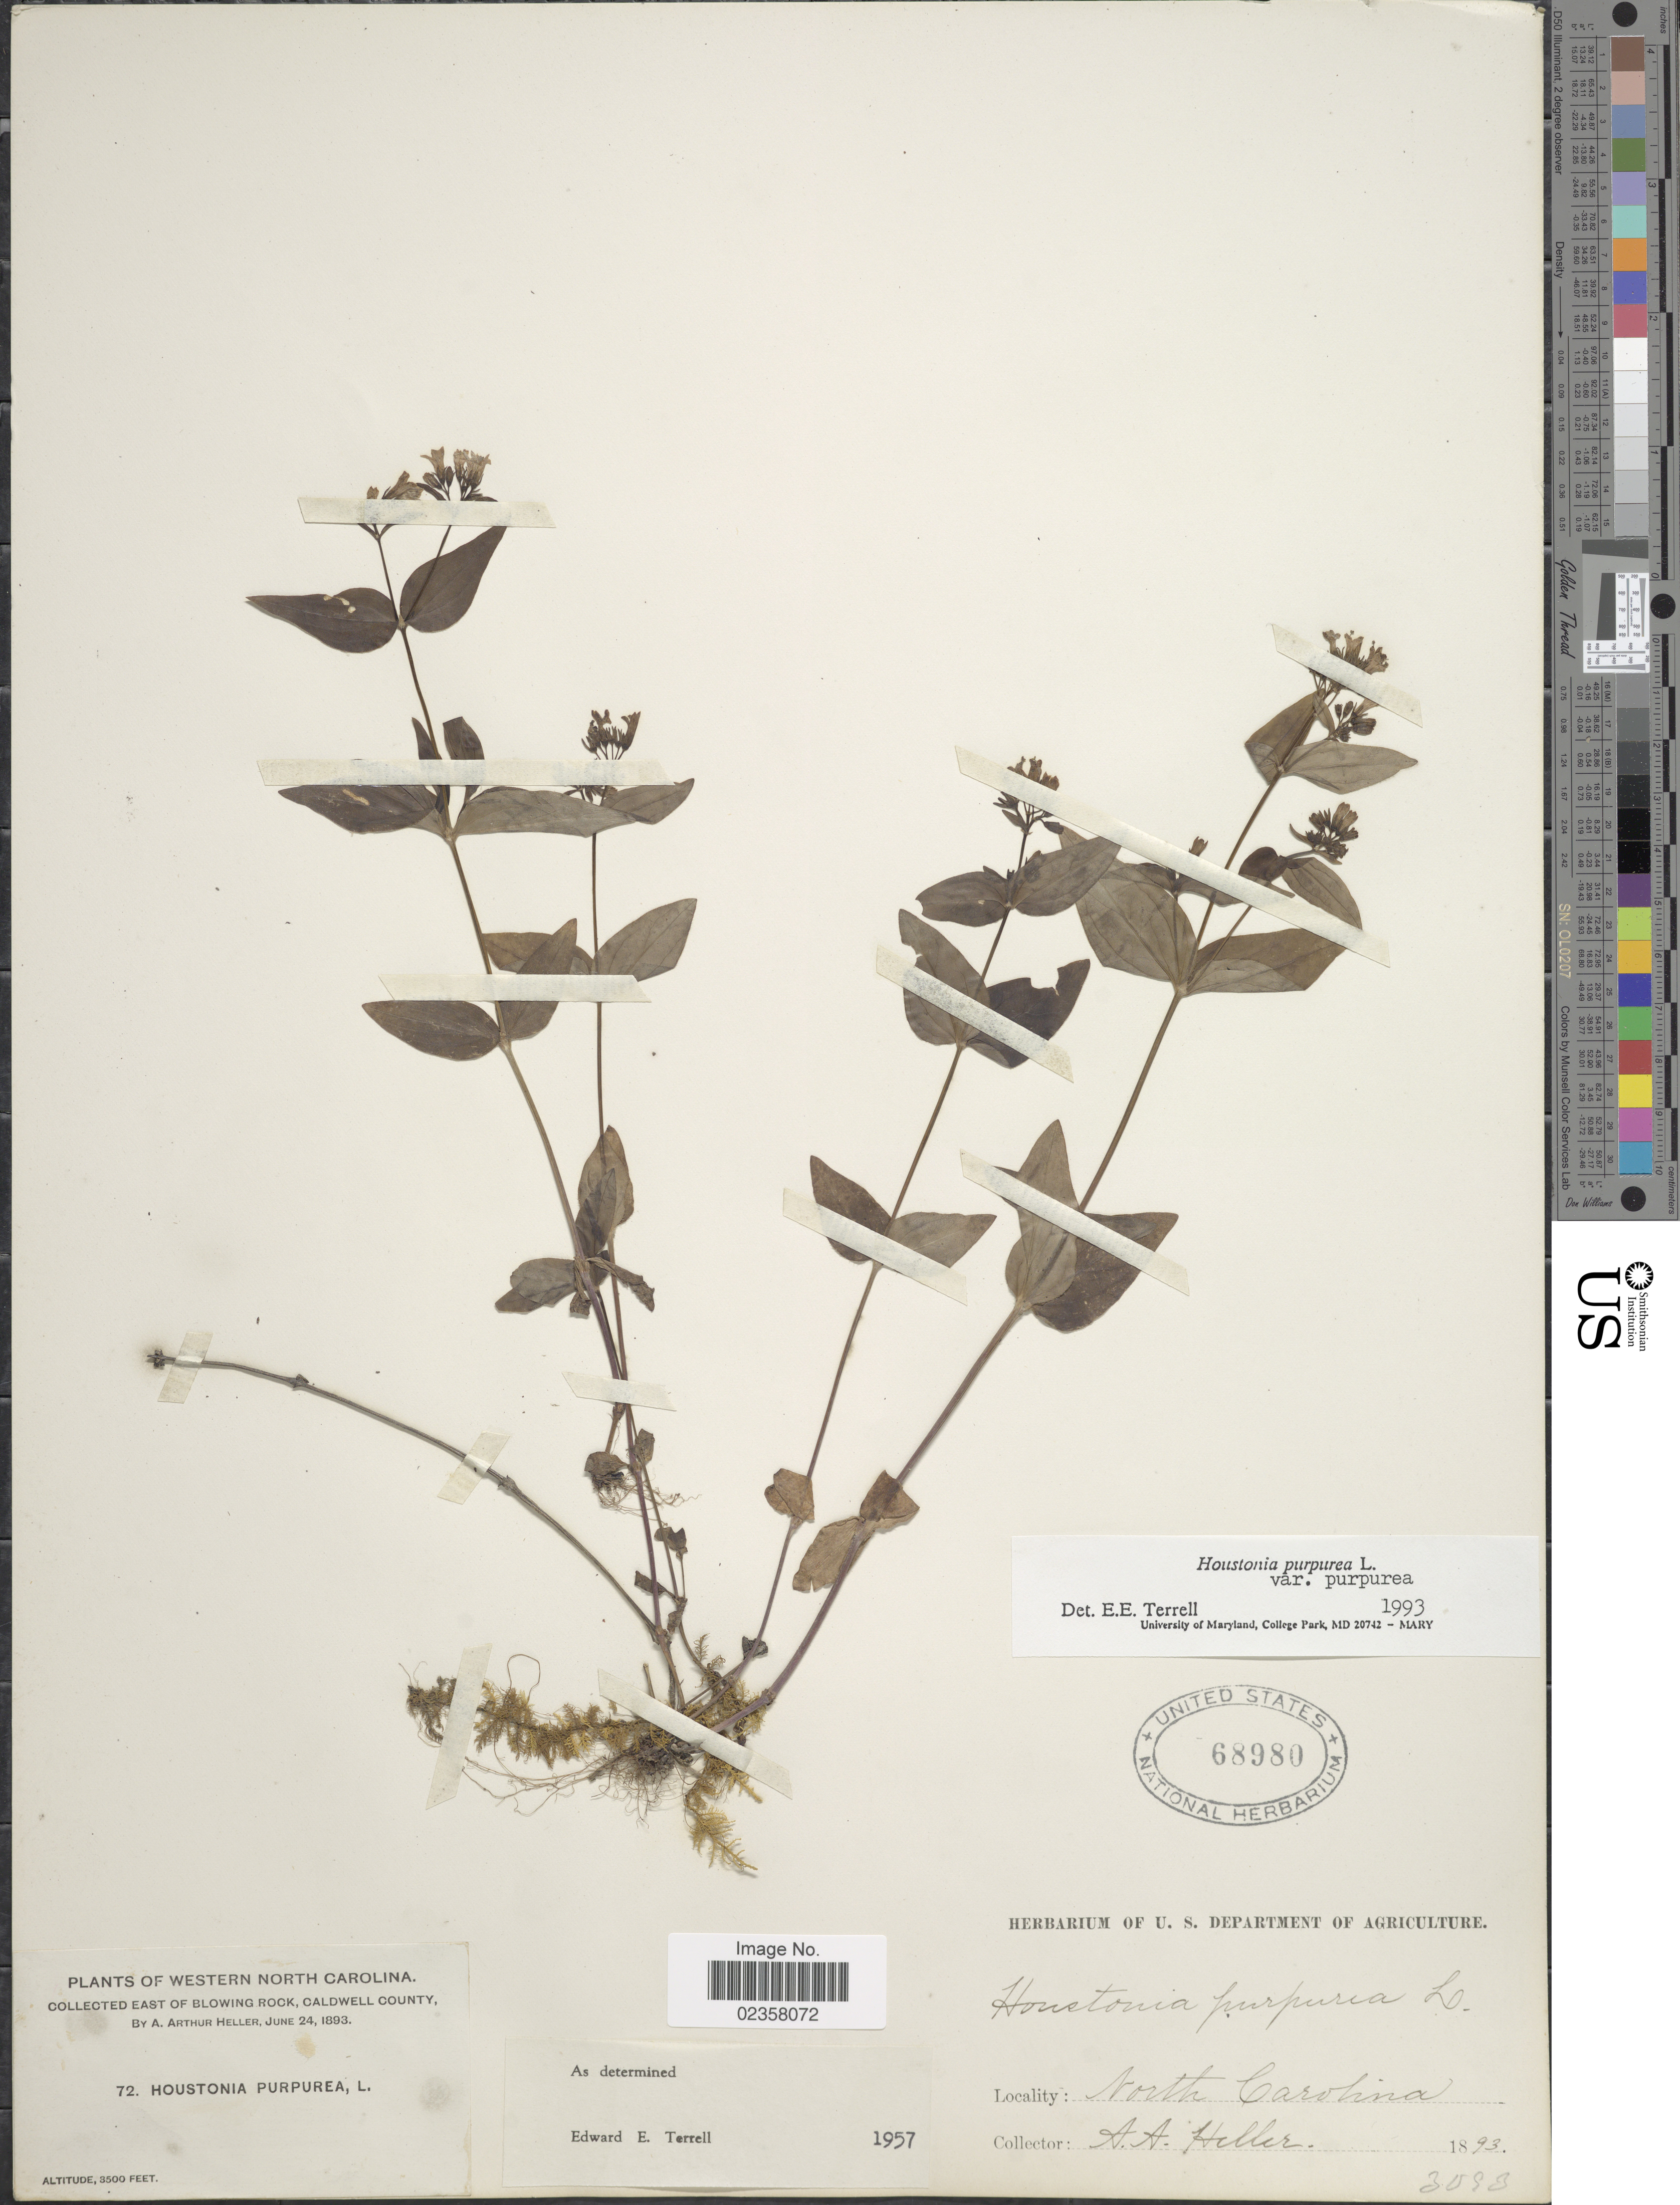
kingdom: Plantae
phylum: Tracheophyta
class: Magnoliopsida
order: Gentianales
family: Rubiaceae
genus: Houstonia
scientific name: Houstonia purpurea var. purpurea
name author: L.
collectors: A. A. Heller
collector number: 3093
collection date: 1893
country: United States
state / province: North Carolina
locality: Western North Carolina, east of Blowing Rock, Caldwell County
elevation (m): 1067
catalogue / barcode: US 68980